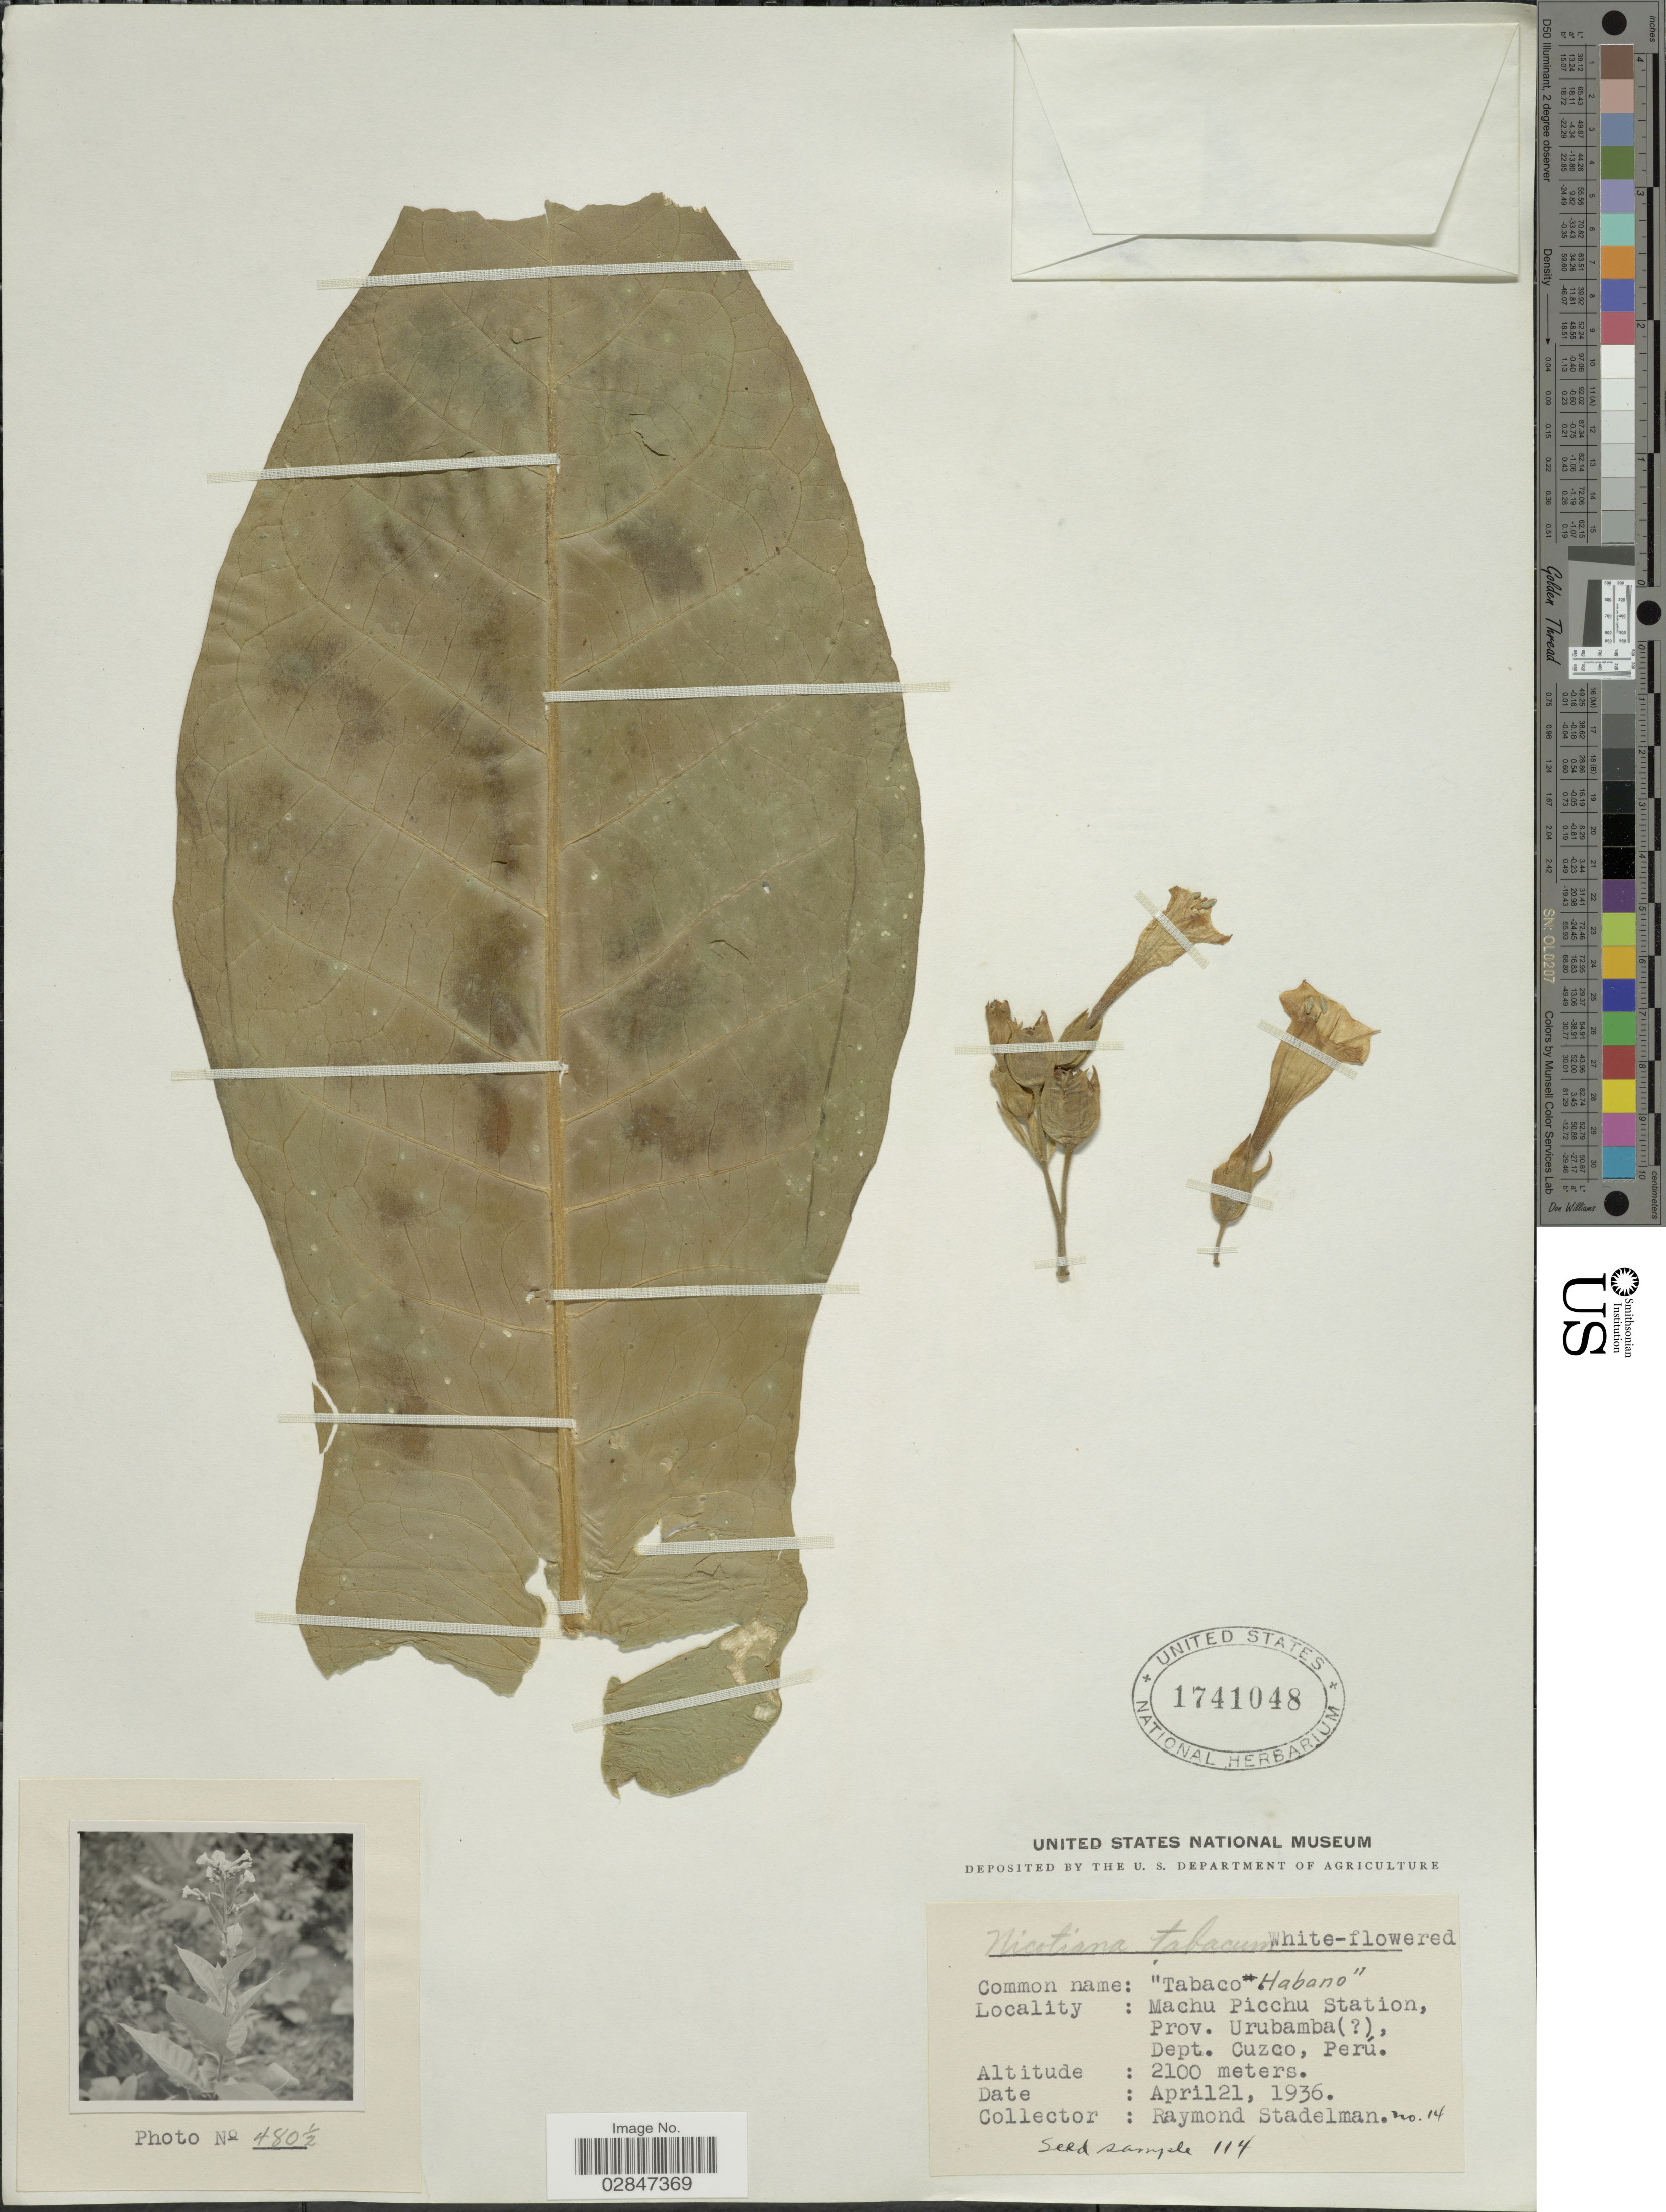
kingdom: Plantae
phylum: Tracheophyta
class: Magnoliopsida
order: Solanales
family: Solanaceae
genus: Nicotiana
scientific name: Nicotiana tabacum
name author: L.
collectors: R. Stadelman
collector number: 14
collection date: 1936-04-21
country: Peru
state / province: Cusco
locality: Machu Picchu Station, Prov. Urubamba ( [unsure placement]), Dept. Cuzco, Perú.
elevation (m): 2100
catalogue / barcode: US 1741048